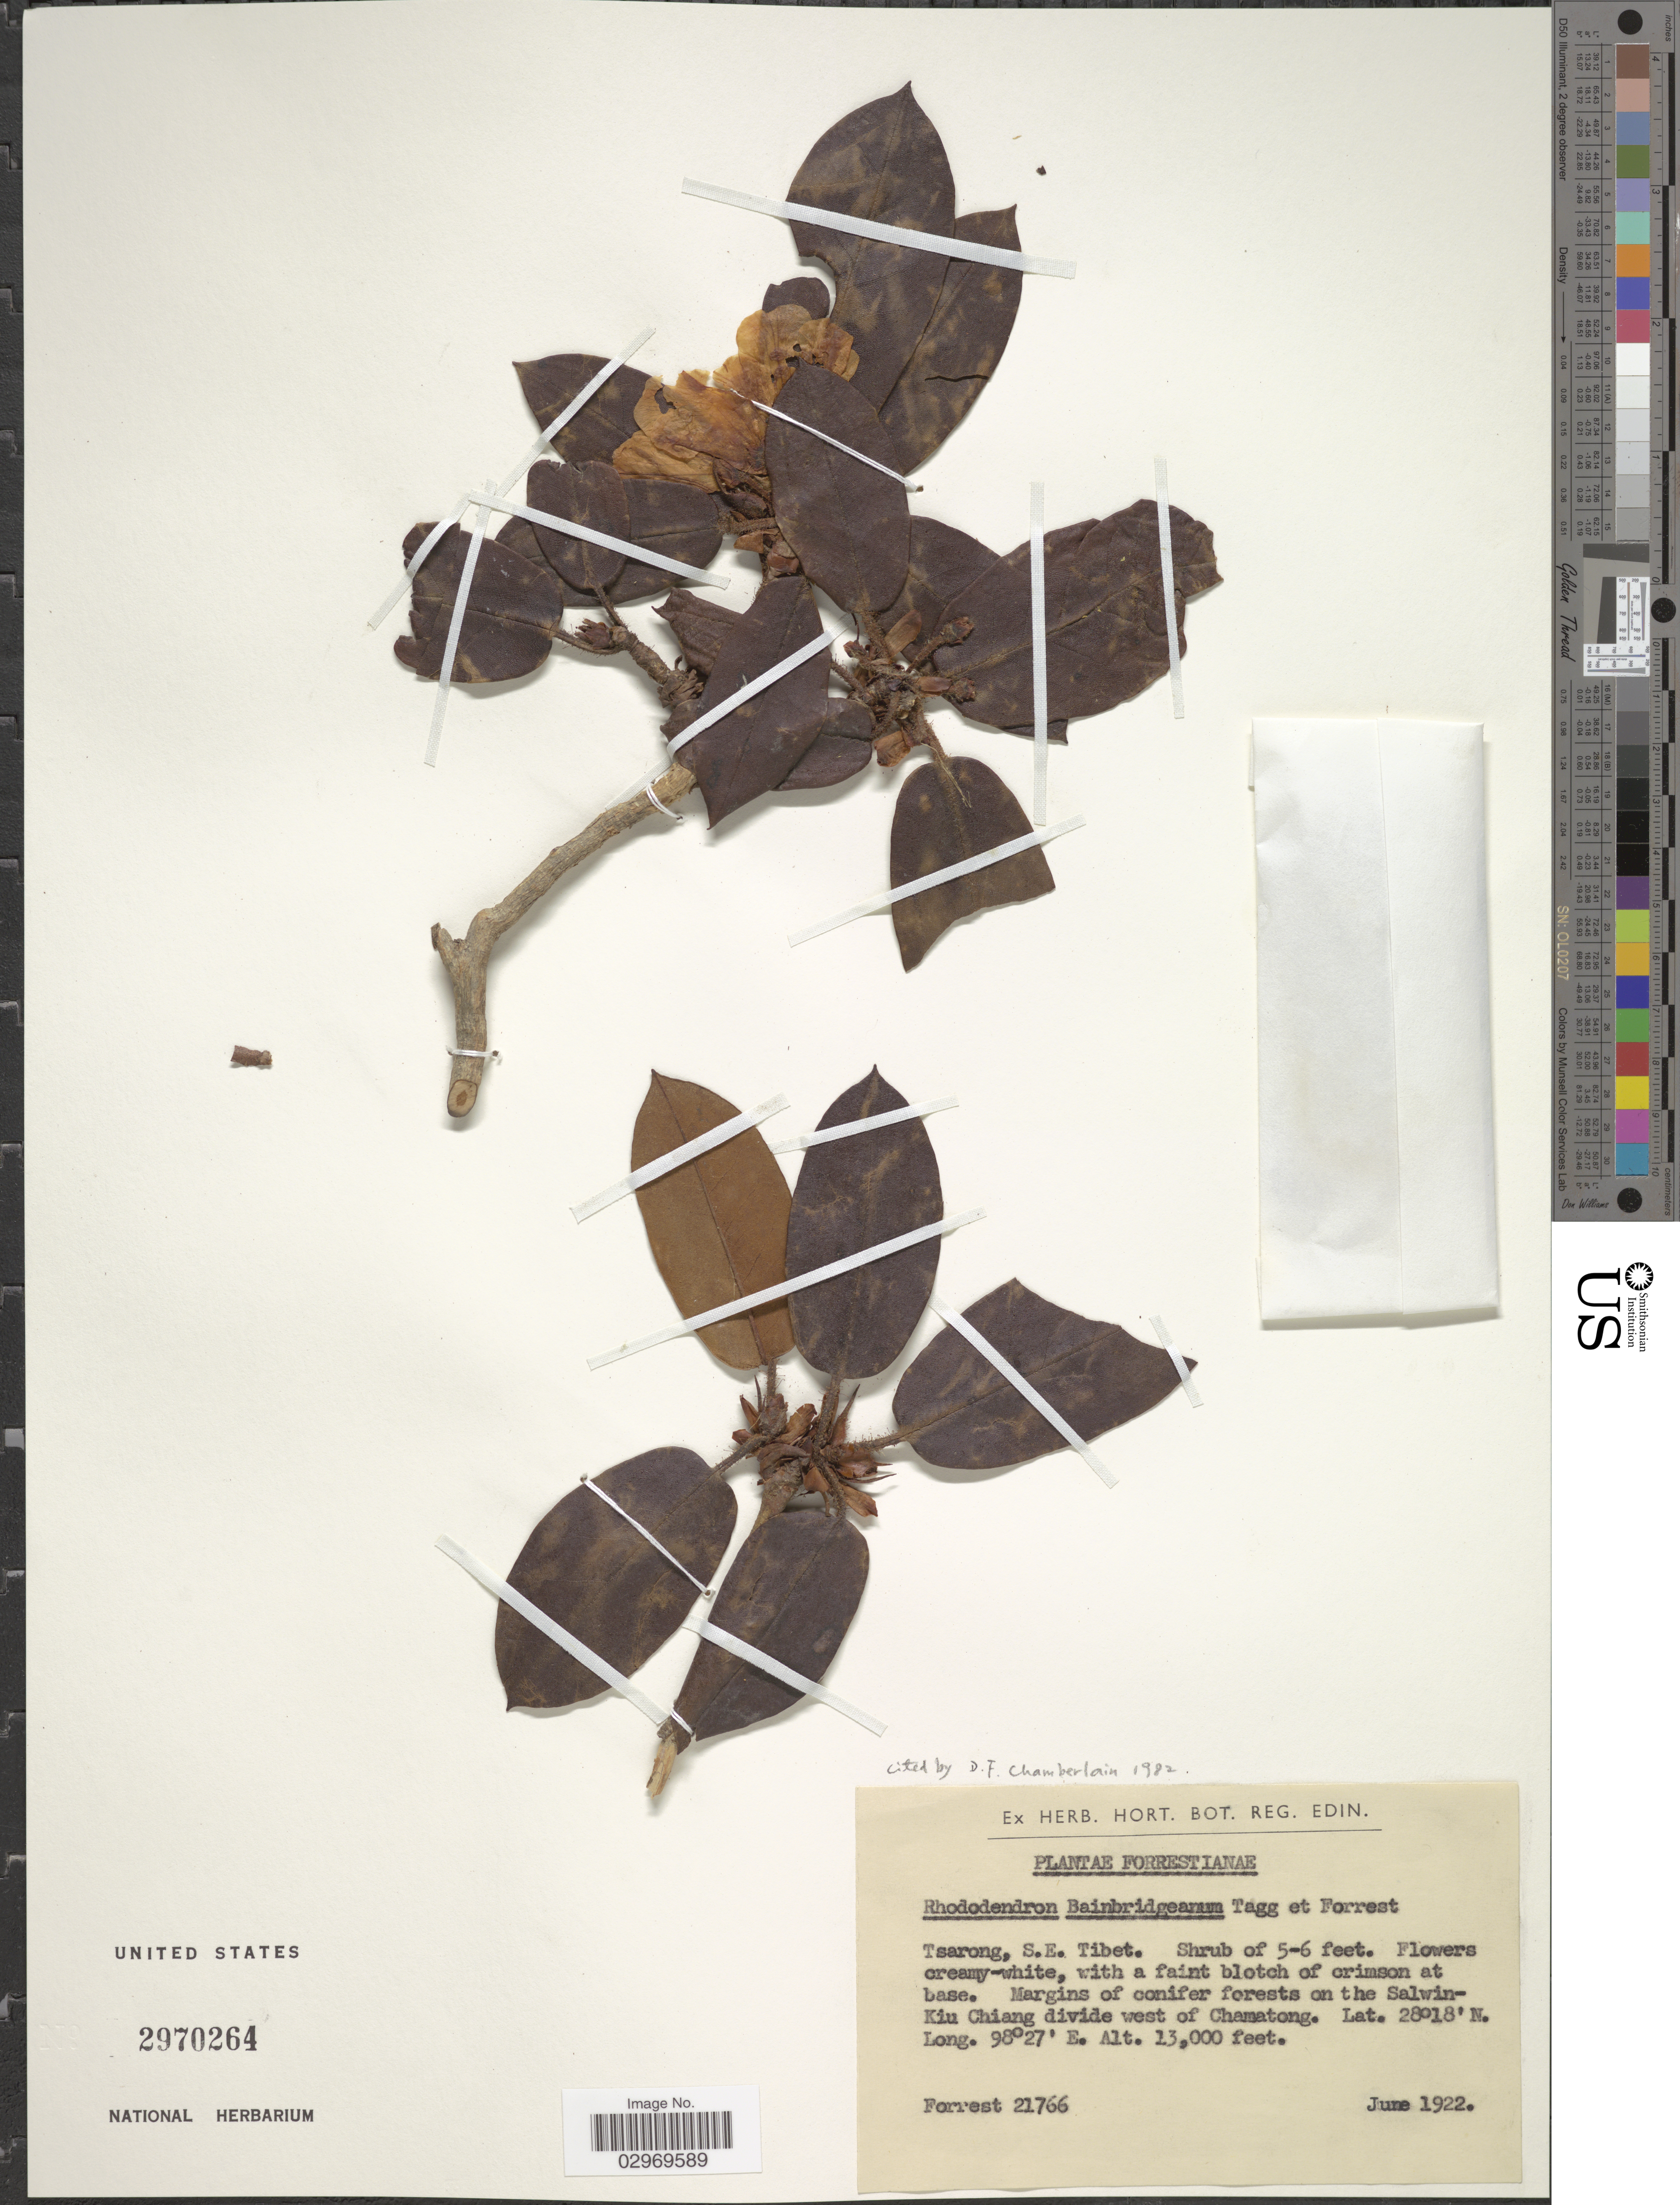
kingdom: Plantae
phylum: Tracheophyta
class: Magnoliopsida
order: Ericales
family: Ericaceae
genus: Rhododendron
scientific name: Rhododendron bainbridgeanum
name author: Tagg & Forrest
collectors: -. Forrest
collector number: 21766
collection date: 1922-06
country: China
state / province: Xizang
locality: Tsarong, S.E. Tibet, Margins of conifer forests on the Salwin-Kiu Chiang divide west of Chamatong.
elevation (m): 3962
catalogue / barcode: US 2970264